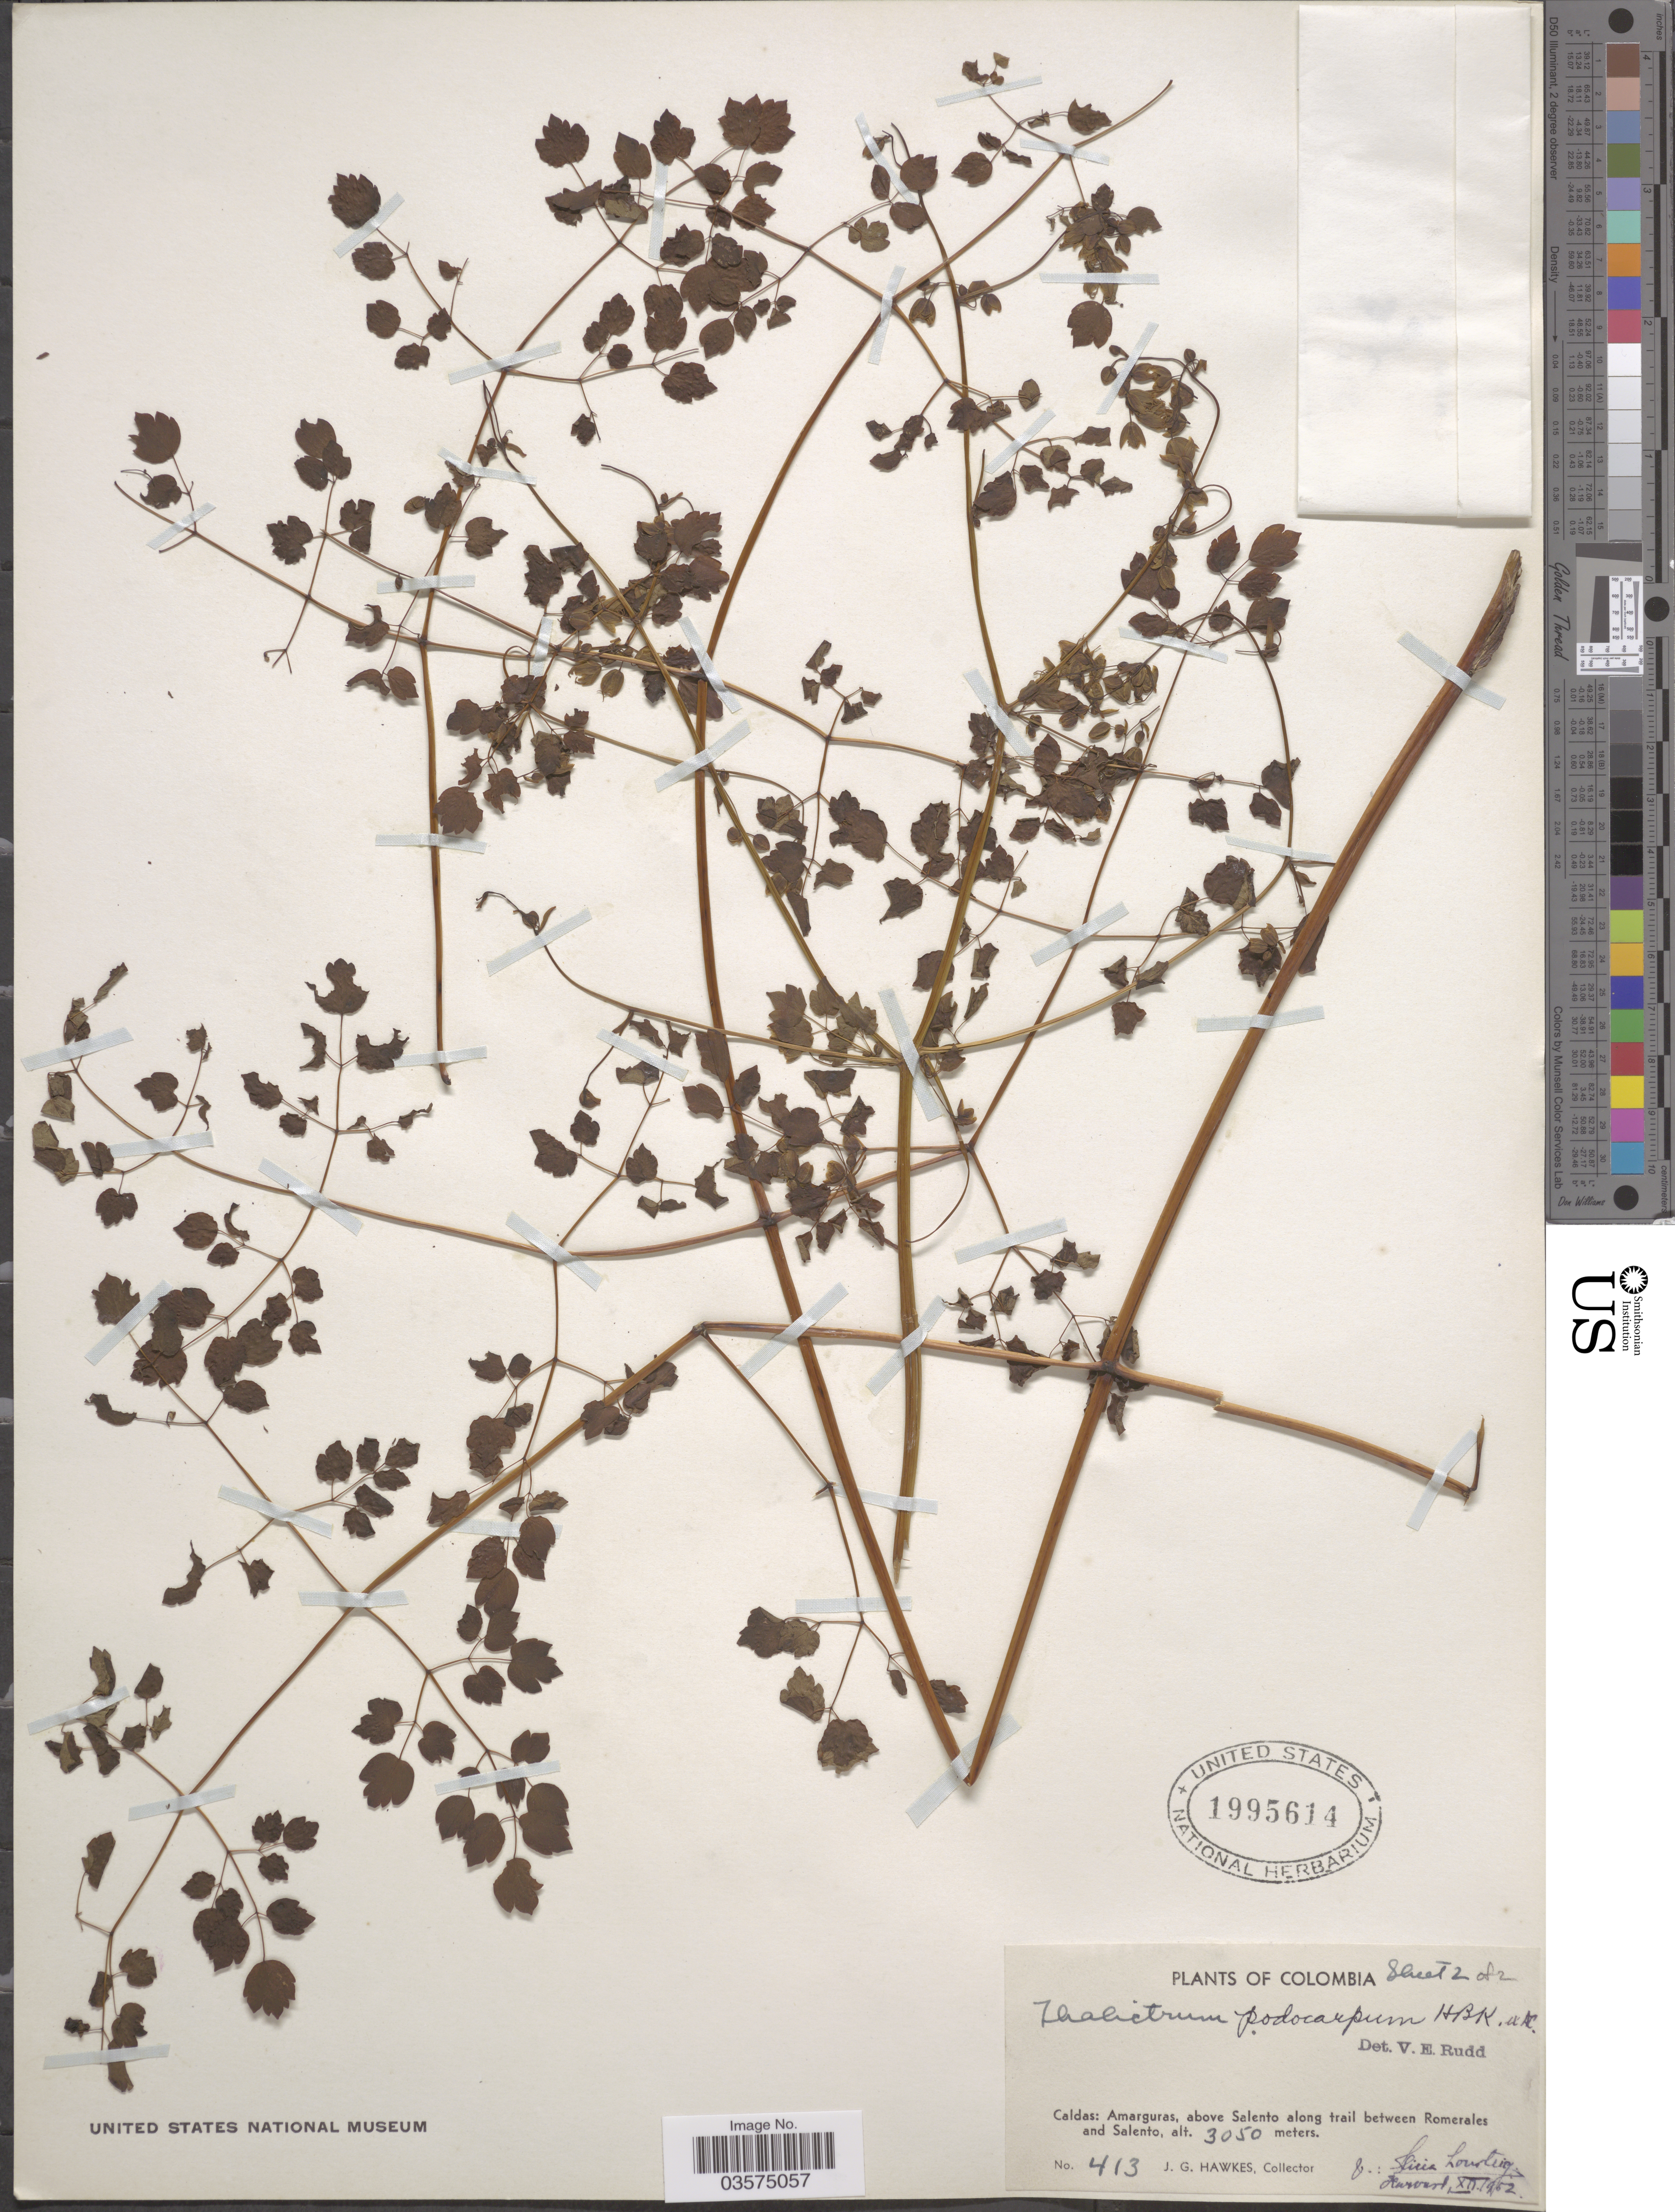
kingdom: Plantae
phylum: Tracheophyta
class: Magnoliopsida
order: Ranunculales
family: Ranunculaceae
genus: Thalictrum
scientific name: Thalictrum podocarpum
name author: Kunth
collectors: J. Hawkes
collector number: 413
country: Colombia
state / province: Caldas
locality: Amarguras, above Salento along trail between Romerales and Salento.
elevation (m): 3050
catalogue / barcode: US 1995614